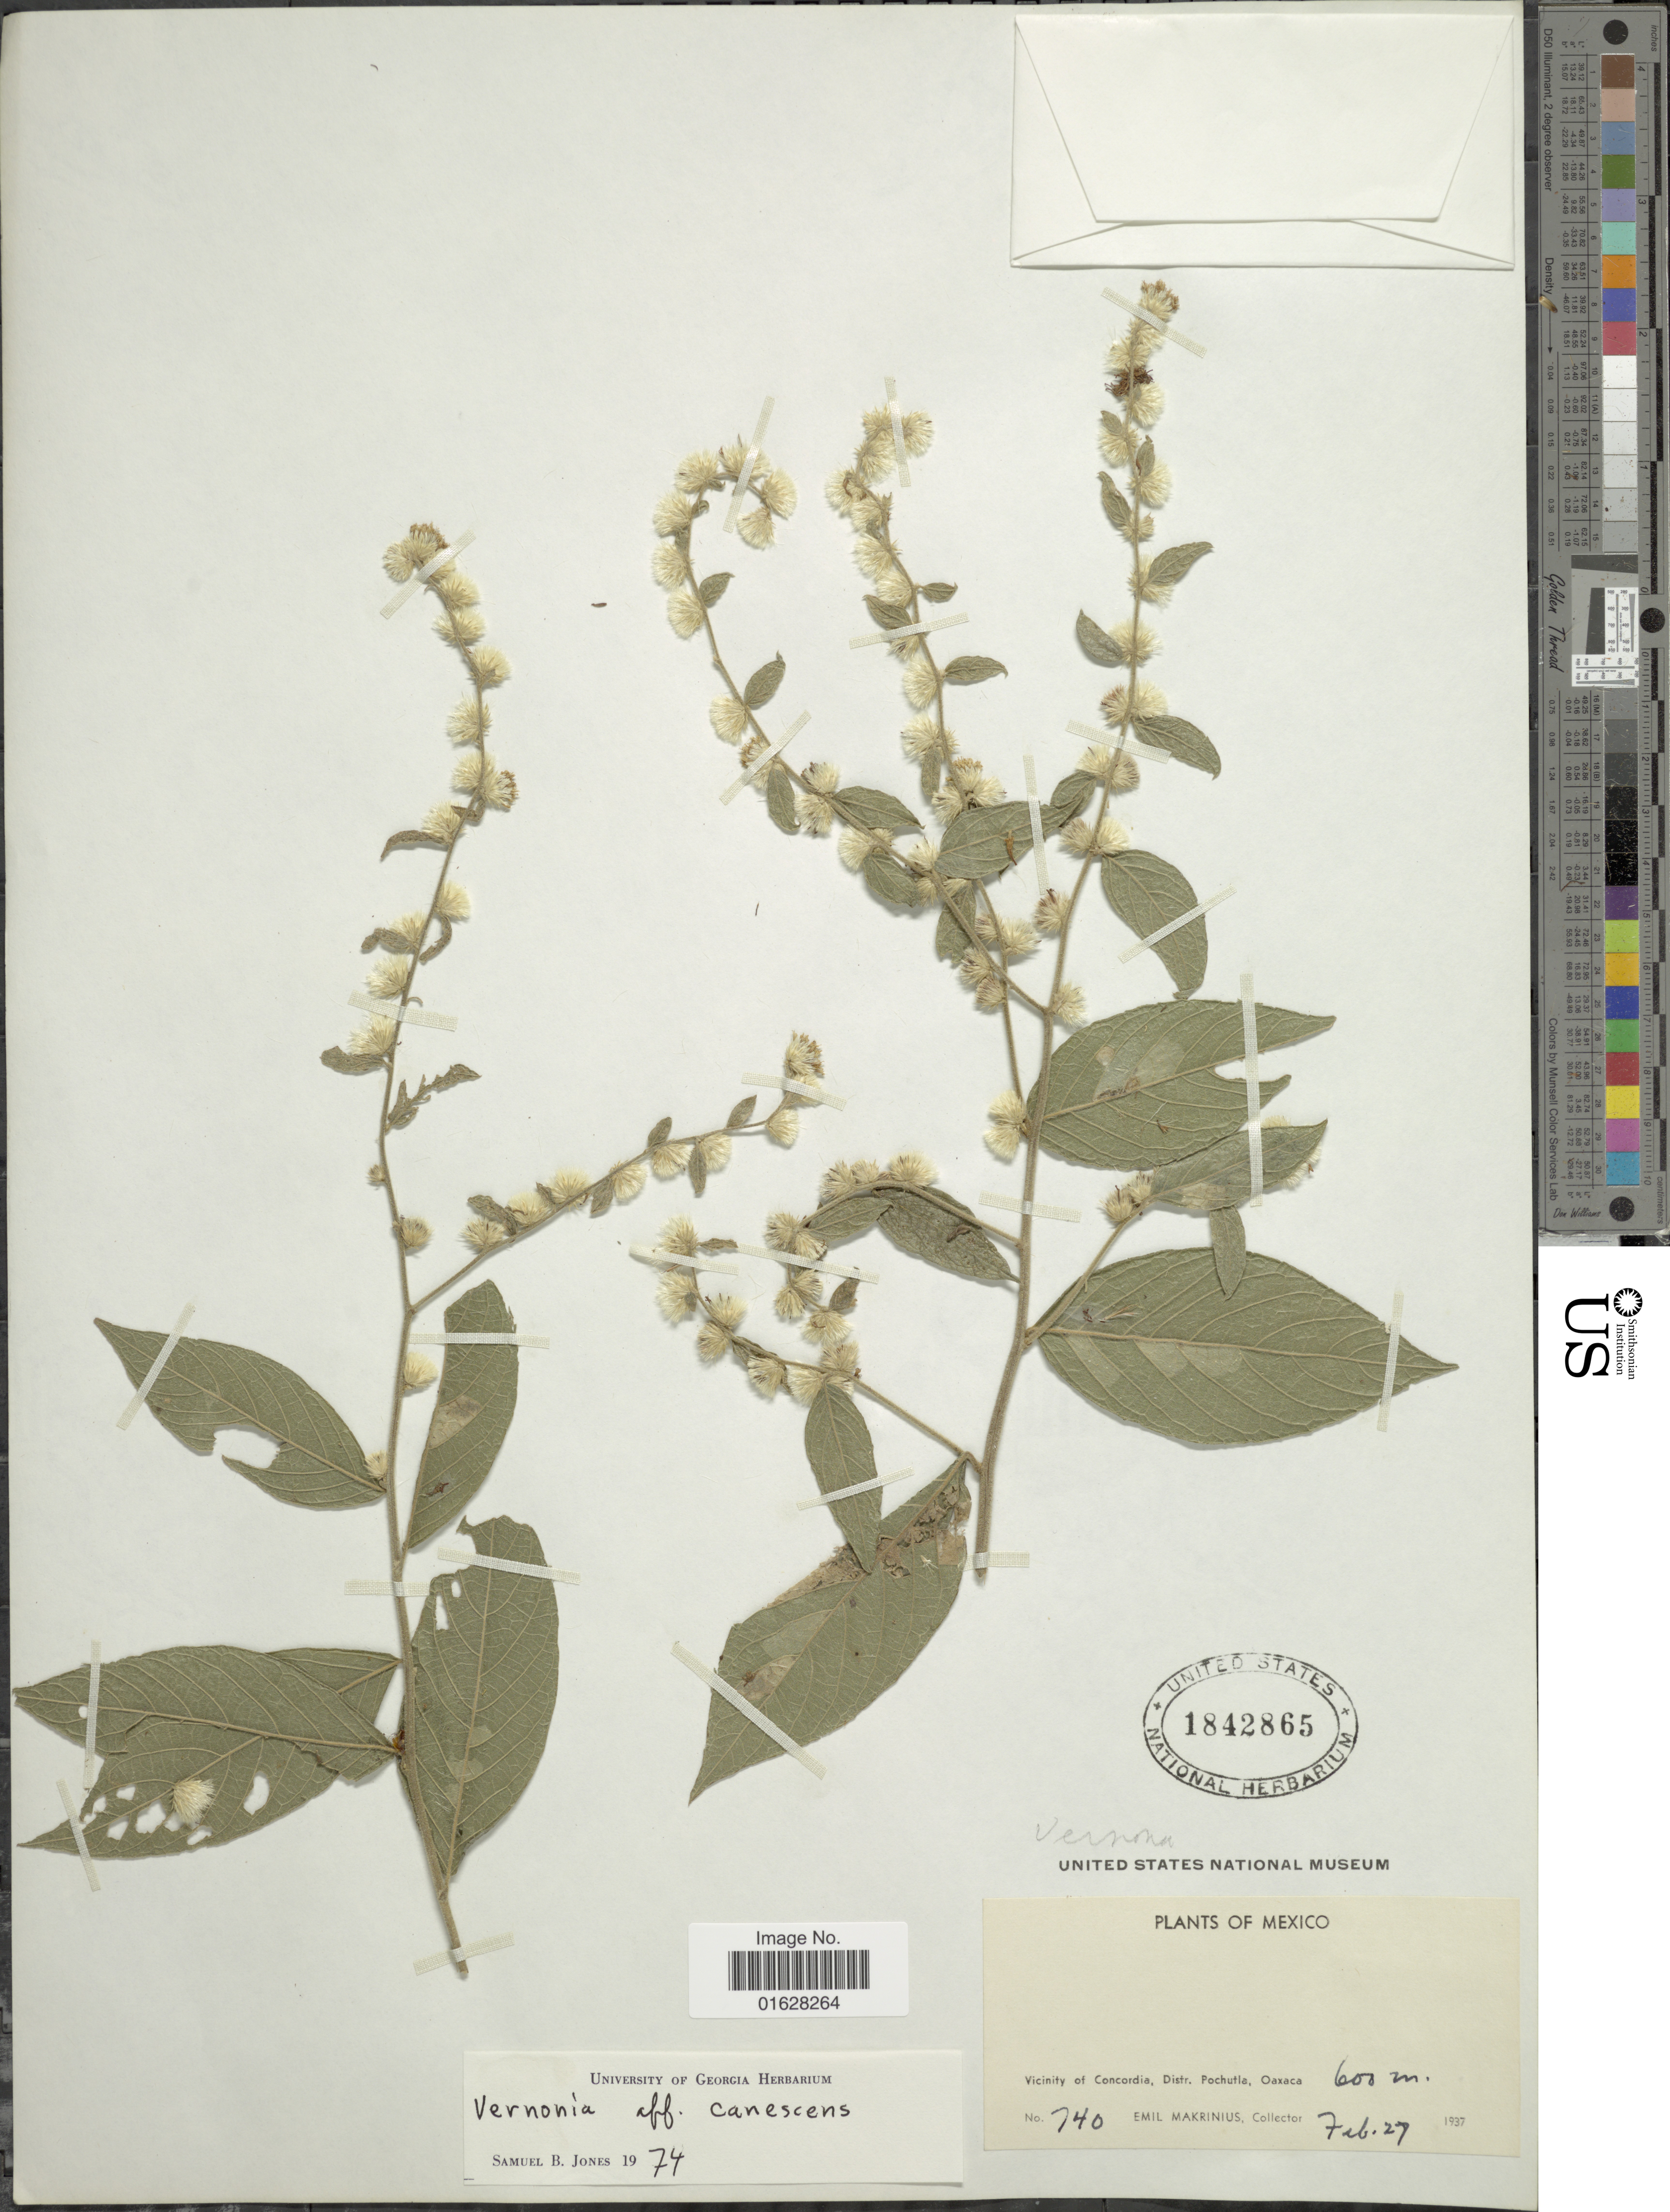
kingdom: Plantae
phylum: Tracheophyta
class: Magnoliopsida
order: Asterales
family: Asteraceae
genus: Lepidaploa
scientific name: Lepidaploa canescens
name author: (Kunth) H. Rob.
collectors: E. Makrinius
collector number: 740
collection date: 1937-02-27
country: Mexico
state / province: Oaxaca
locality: Vicinity of Concordia, Distr. Pochutla, Oaxaca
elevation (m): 600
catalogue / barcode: US 1842865